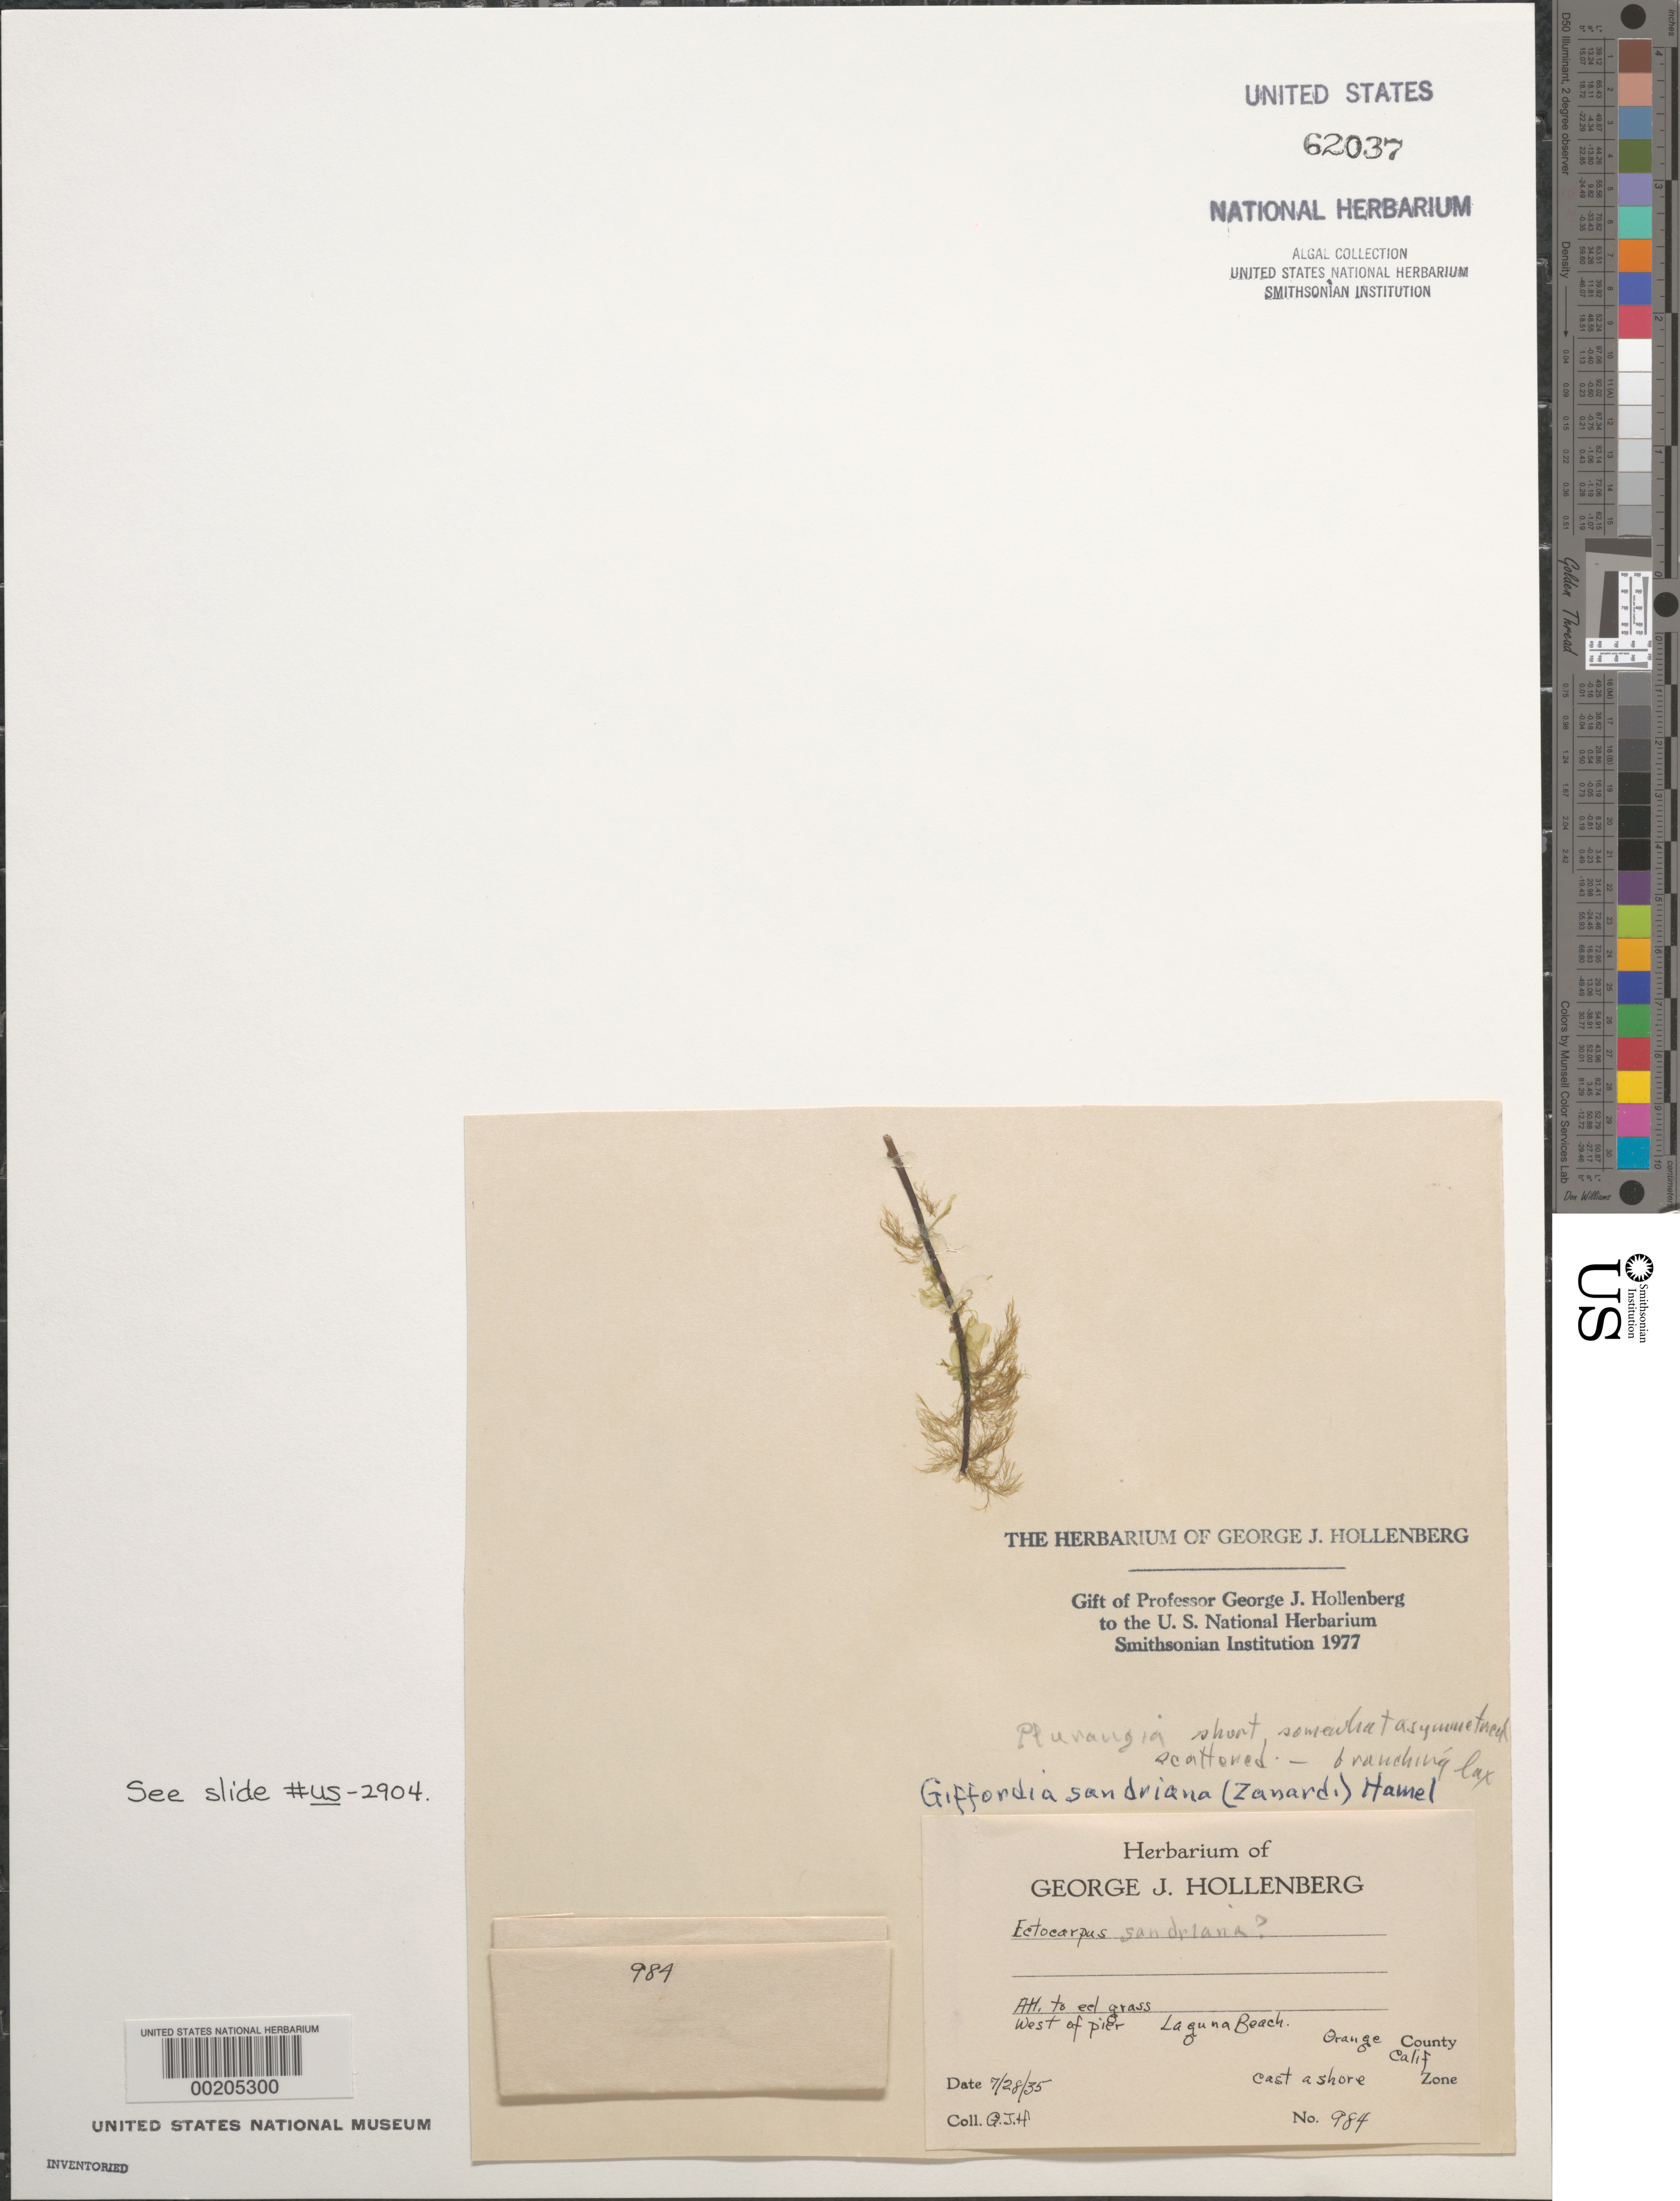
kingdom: Chromista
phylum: Ochrophyta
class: Phaeophyceae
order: Ectocarpales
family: Acinetosporaceae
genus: Hincksia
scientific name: Hincksia sandriana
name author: (Zanardini) P.C. Silva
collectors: G. Hollenberg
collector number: GJH 984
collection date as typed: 28 Jul 1935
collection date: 1935-07-28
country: United States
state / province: California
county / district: Orange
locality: Laguna Beach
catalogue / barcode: US 62037